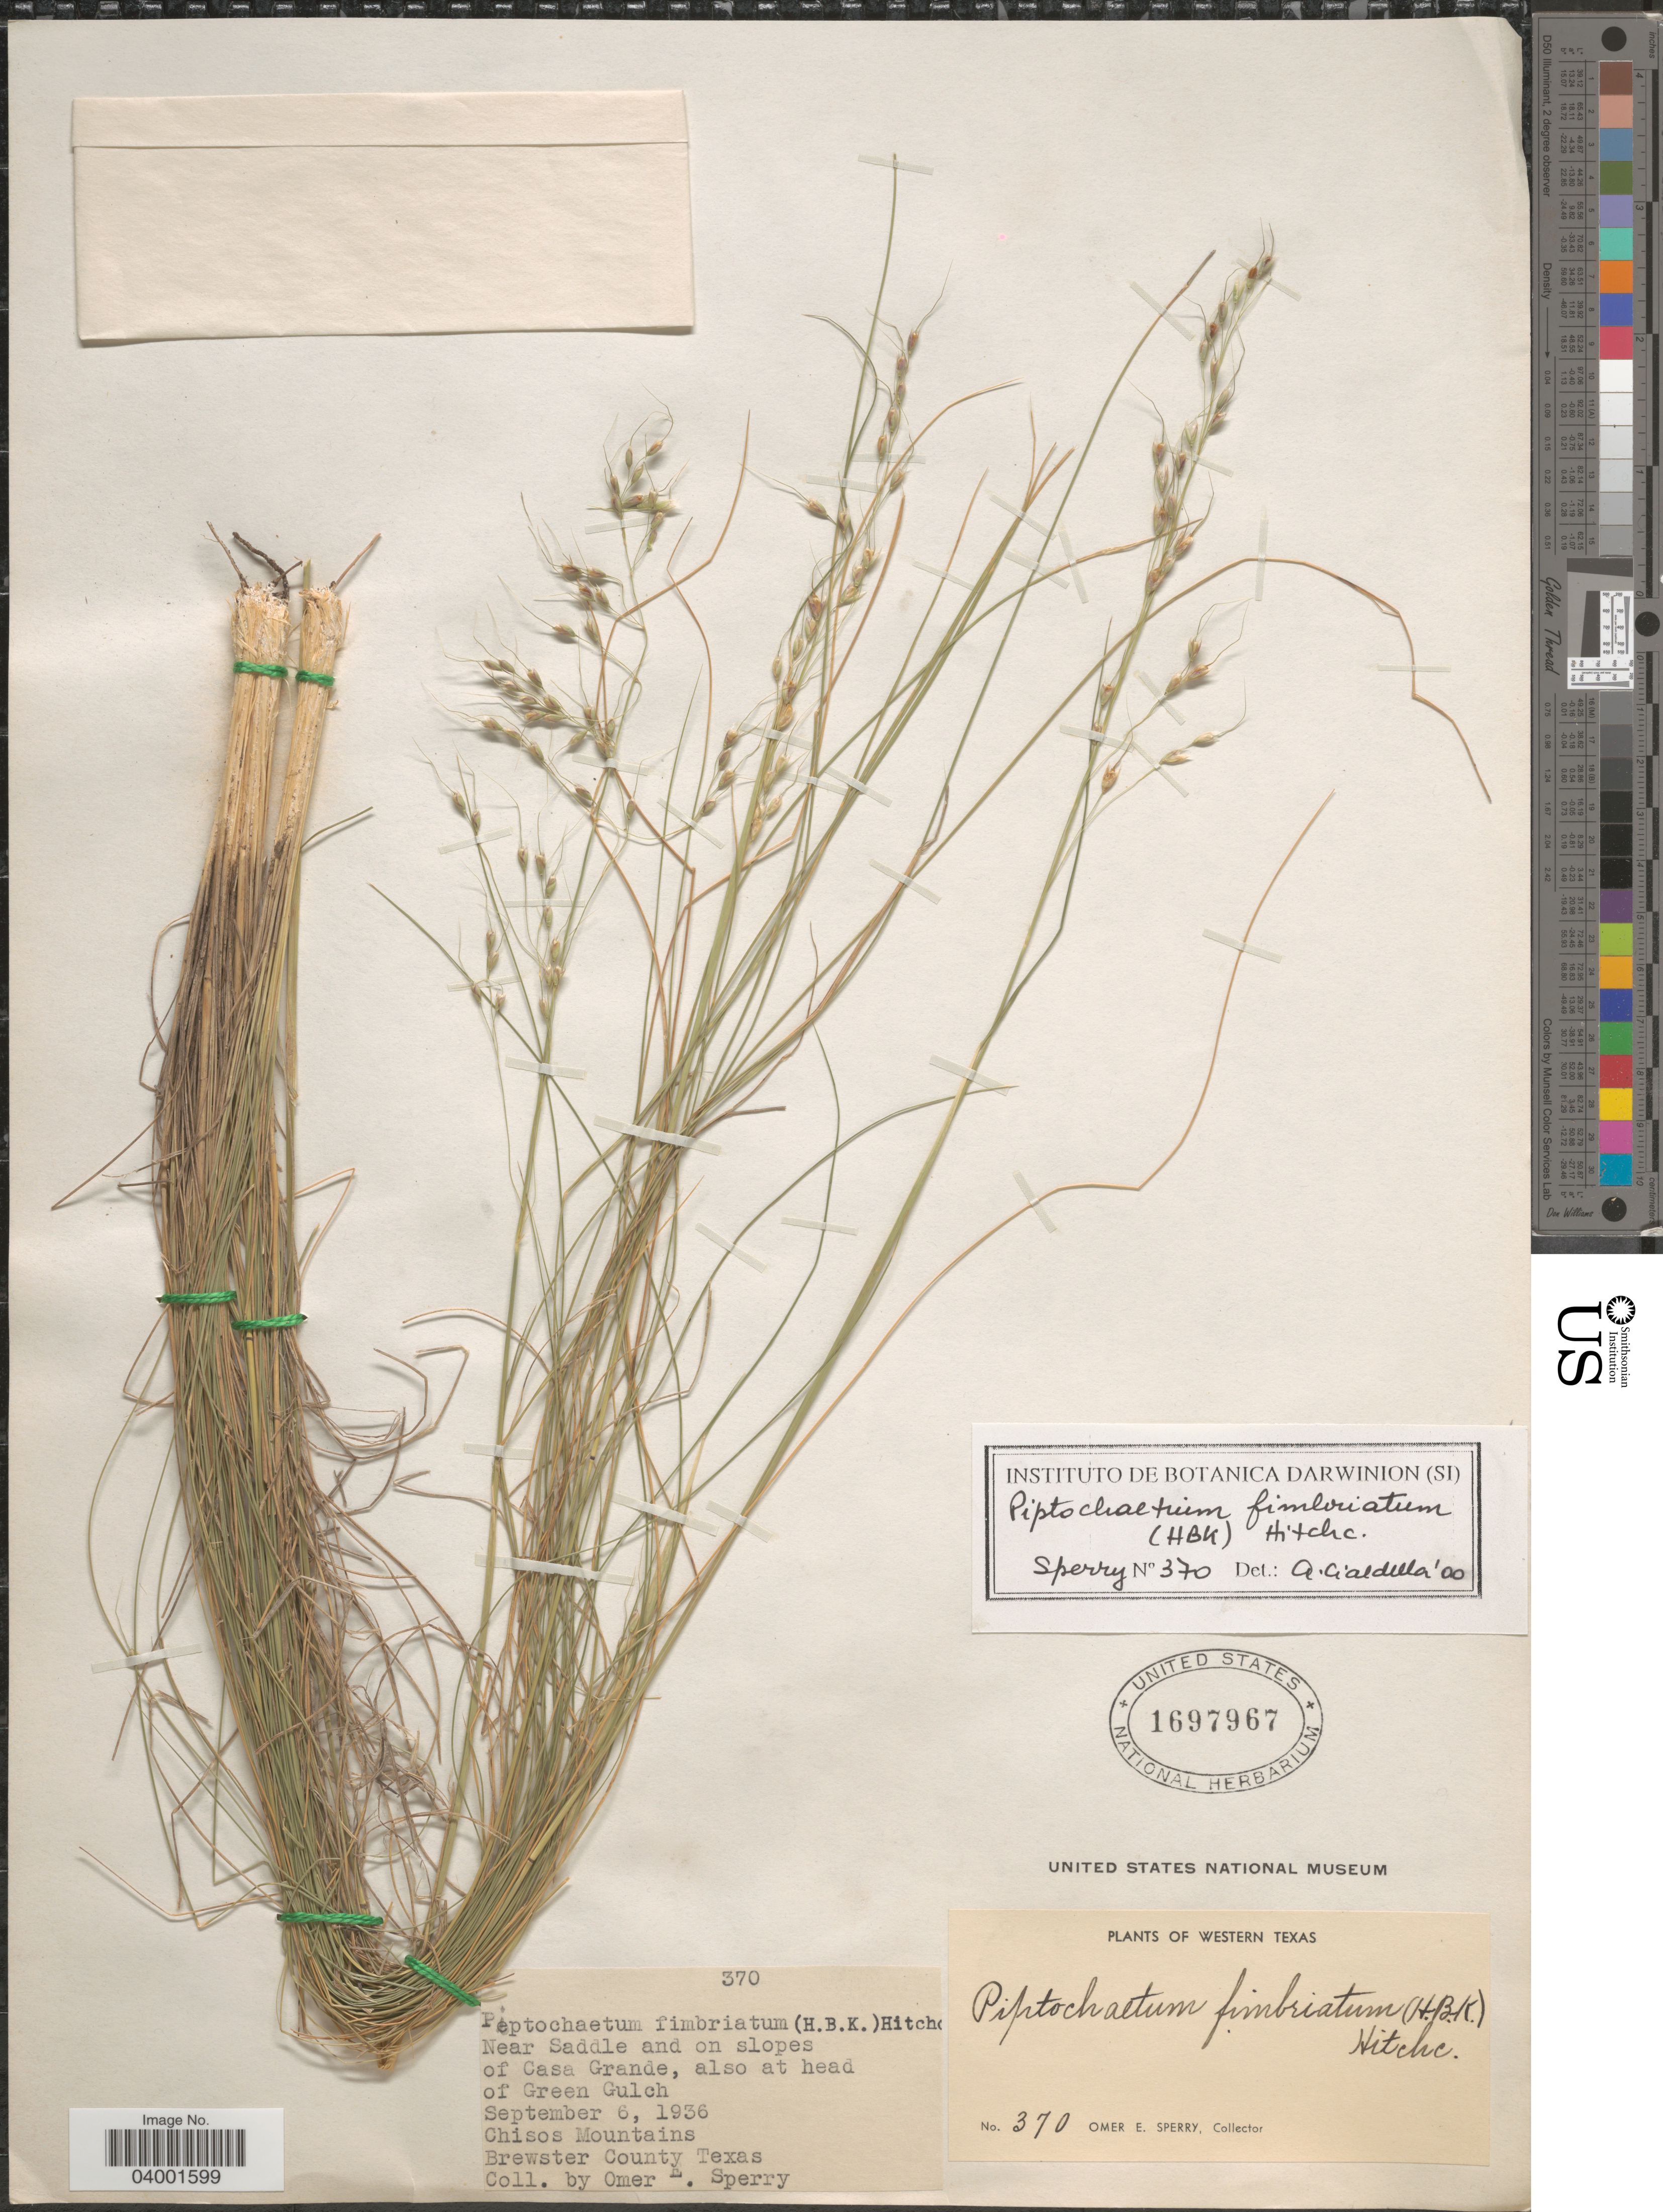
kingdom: Plantae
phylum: Tracheophyta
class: Liliopsida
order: Poales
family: Poaceae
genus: Piptochaetium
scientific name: Piptochaetium fimbriatum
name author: (Kunth) Hitchc.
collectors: O. E. Sperry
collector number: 370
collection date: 1936-09-06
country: United States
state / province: Texas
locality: Western Texas. Near Saddle and on slopes of Casa Grande, also at head of Green Gulch. Chisos Mountains. Brewster County.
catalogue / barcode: US 1697967